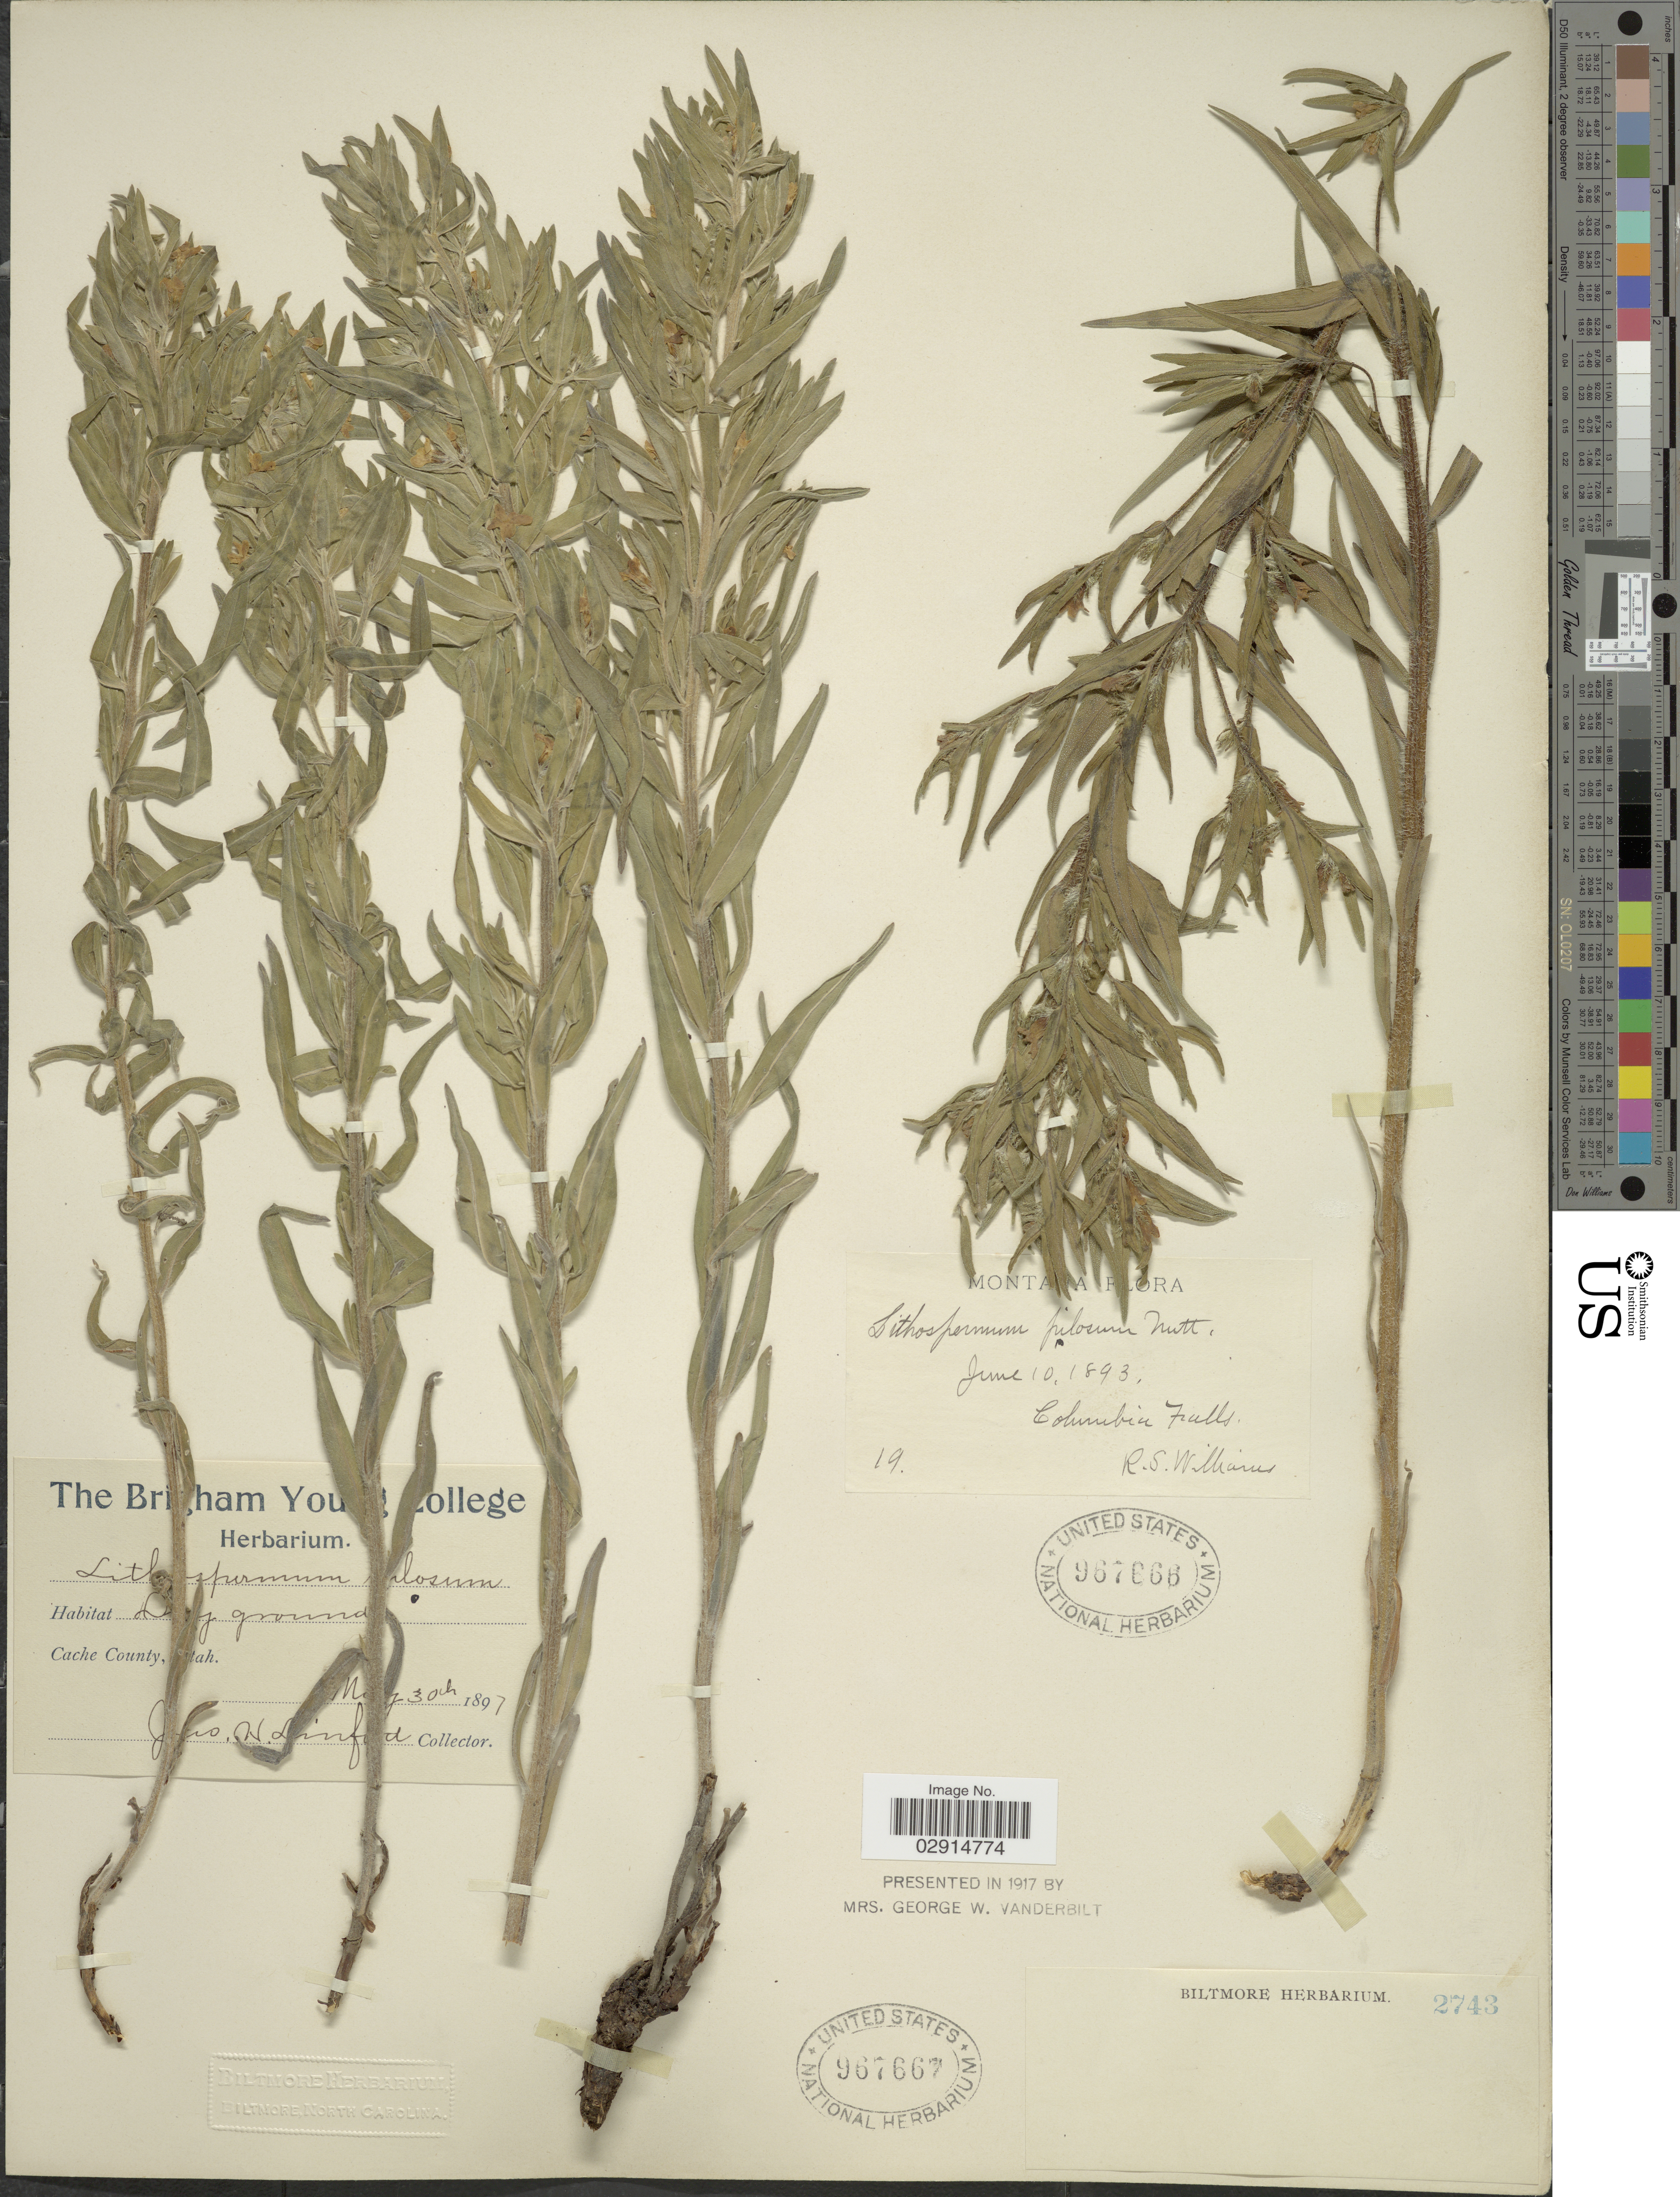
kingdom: Plantae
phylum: Tracheophyta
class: Magnoliopsida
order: Boraginales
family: Boraginaceae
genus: Lithospermum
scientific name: Lithospermum ruderale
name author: Douglas ex Lehm.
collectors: R. S. Williams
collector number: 19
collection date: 1893-06-10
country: United States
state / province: Montana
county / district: Flathead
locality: Columbia Falls.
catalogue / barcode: US 967666